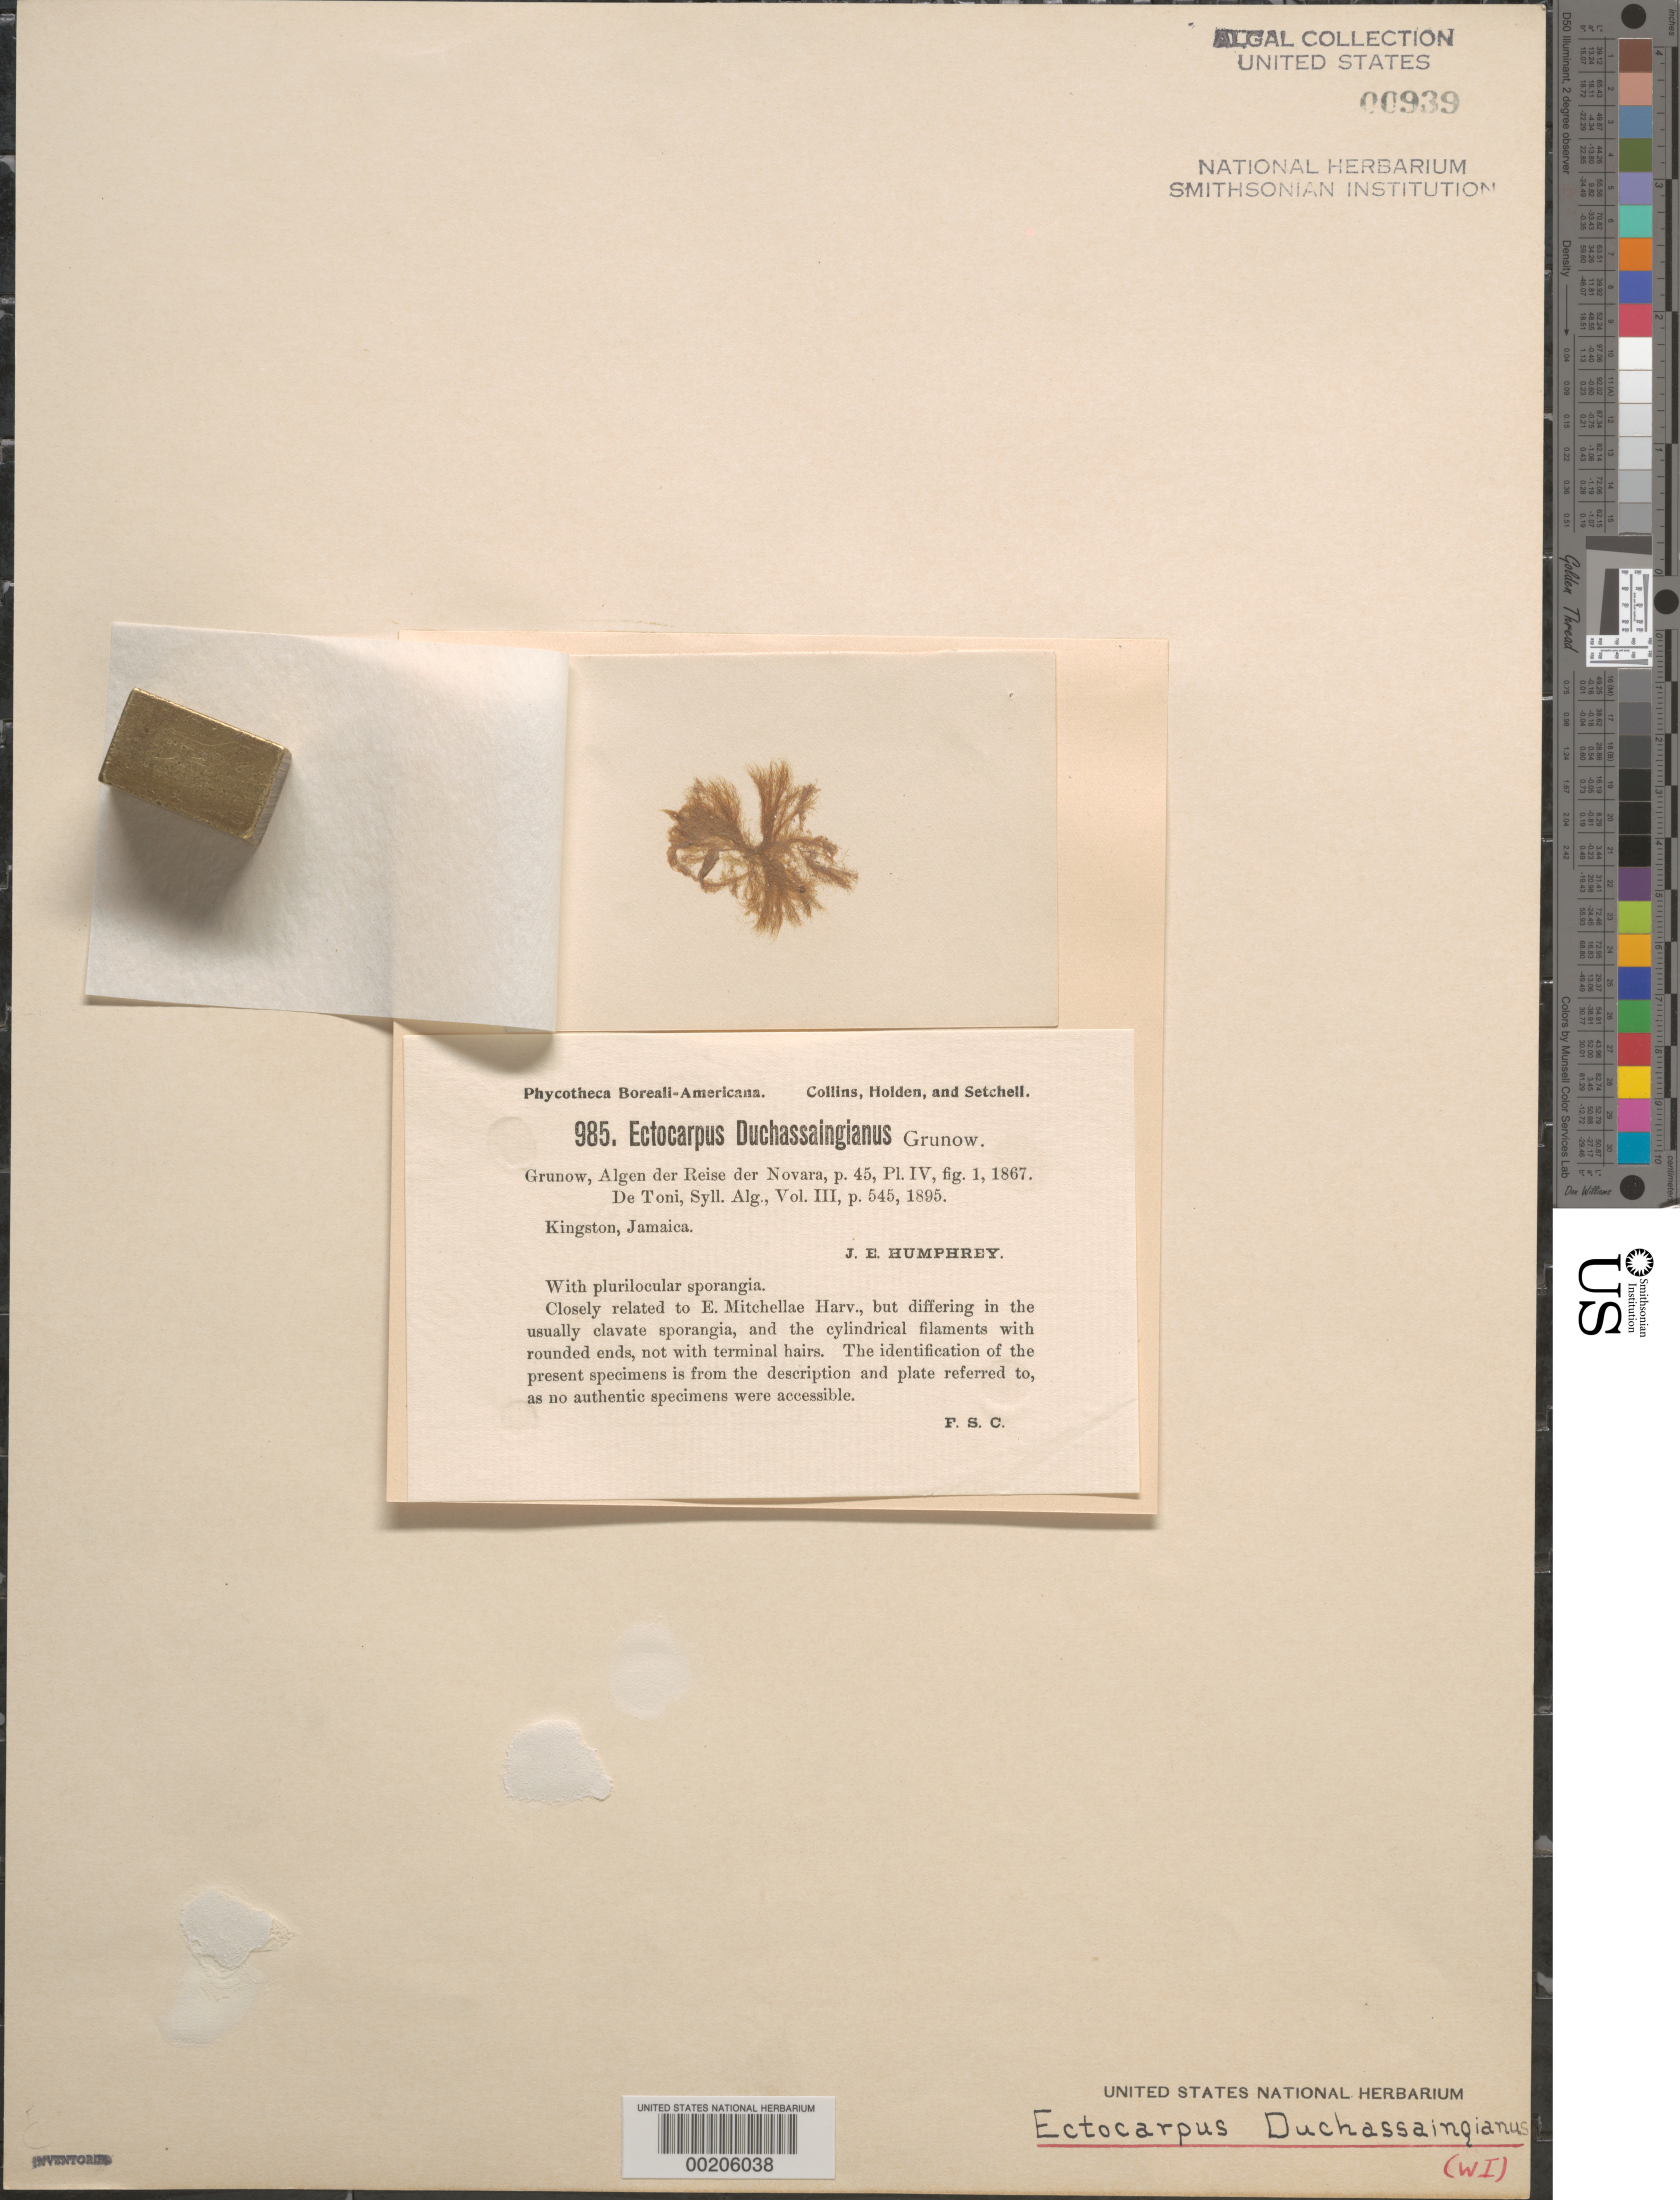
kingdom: Chromista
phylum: Ochrophyta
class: Phaeophyceae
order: Ectocarpales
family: Ectocarpaceae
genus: Ectocarpus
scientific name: Ectocarpus duchassaingianus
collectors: J. Humphrey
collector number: PB-A 985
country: Jamaica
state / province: Kingston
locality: Kingston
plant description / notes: Collins, Holden & Setchell, Phycotheca Boreali-Americana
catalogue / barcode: US 939